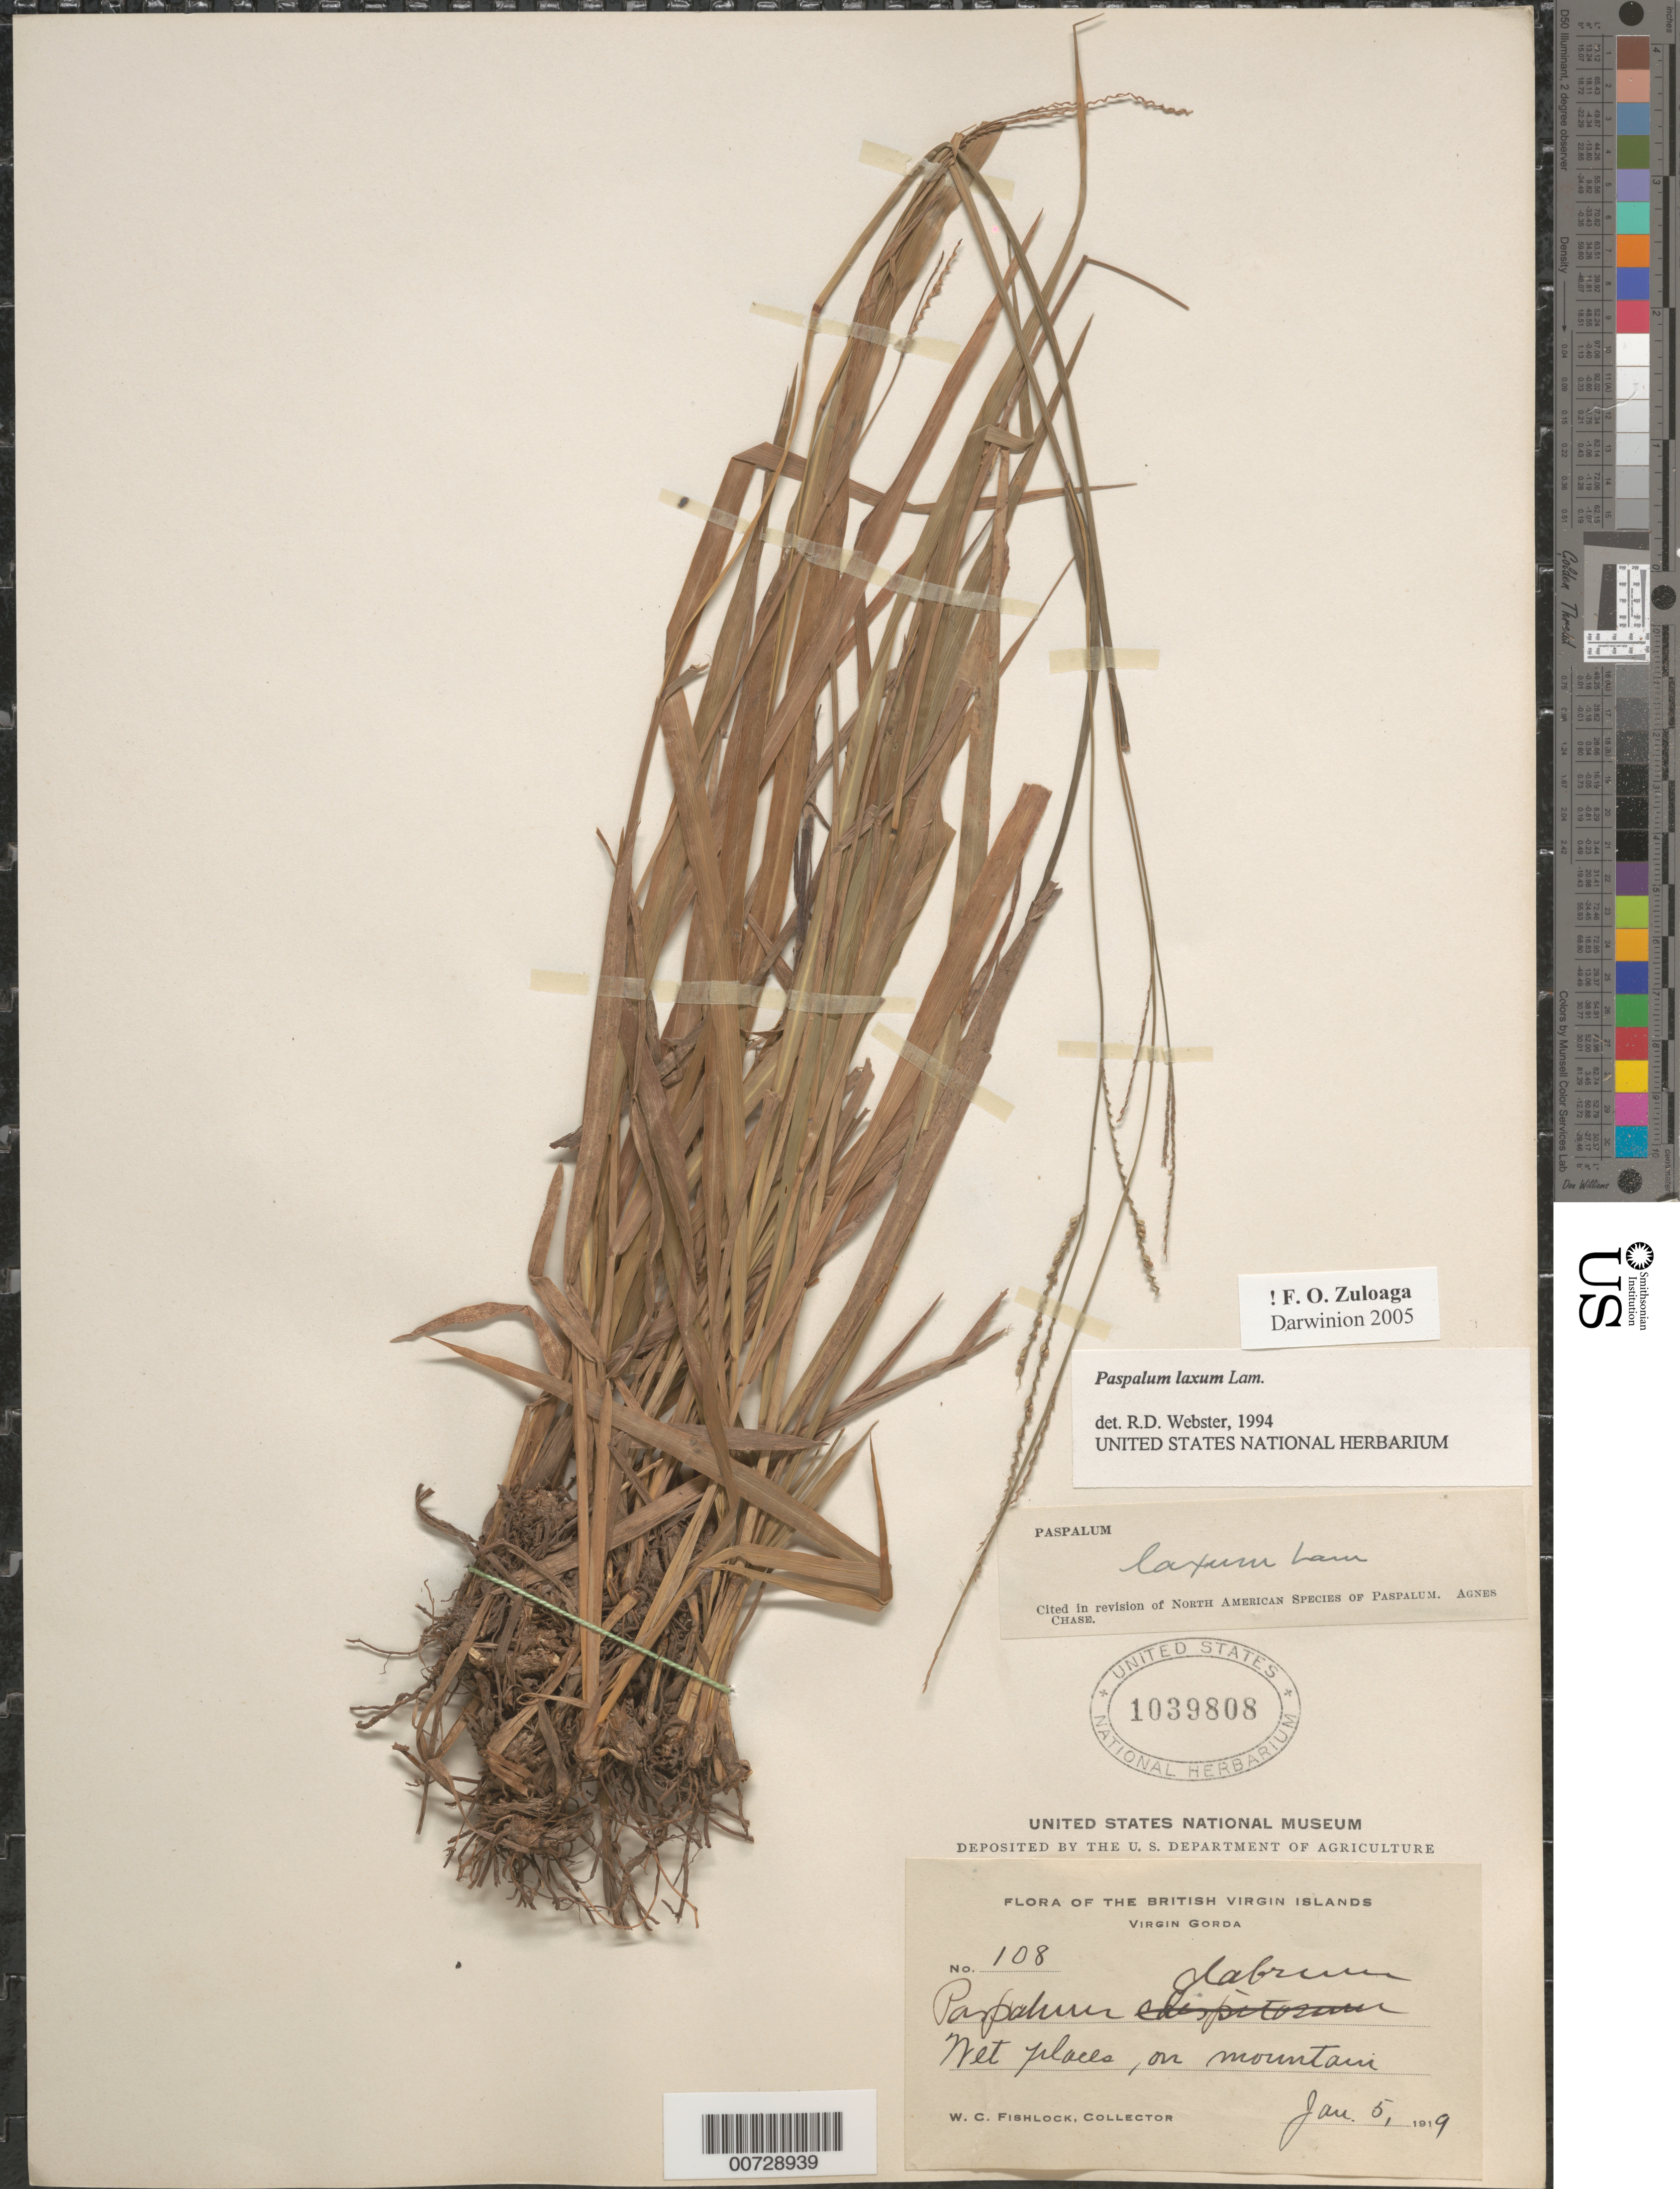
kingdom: Plantae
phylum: Tracheophyta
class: Liliopsida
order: Poales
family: Poaceae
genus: Paspalum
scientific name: Paspalum laxum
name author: Lam.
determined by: Webster, Robert D.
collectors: W. Fishlock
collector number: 108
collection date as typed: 05 Jan 1919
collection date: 1919-01-05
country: British Virgin Islands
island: Virgin Gorda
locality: Virgin Gorda, on mountain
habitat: Wet places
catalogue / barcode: US 1039808